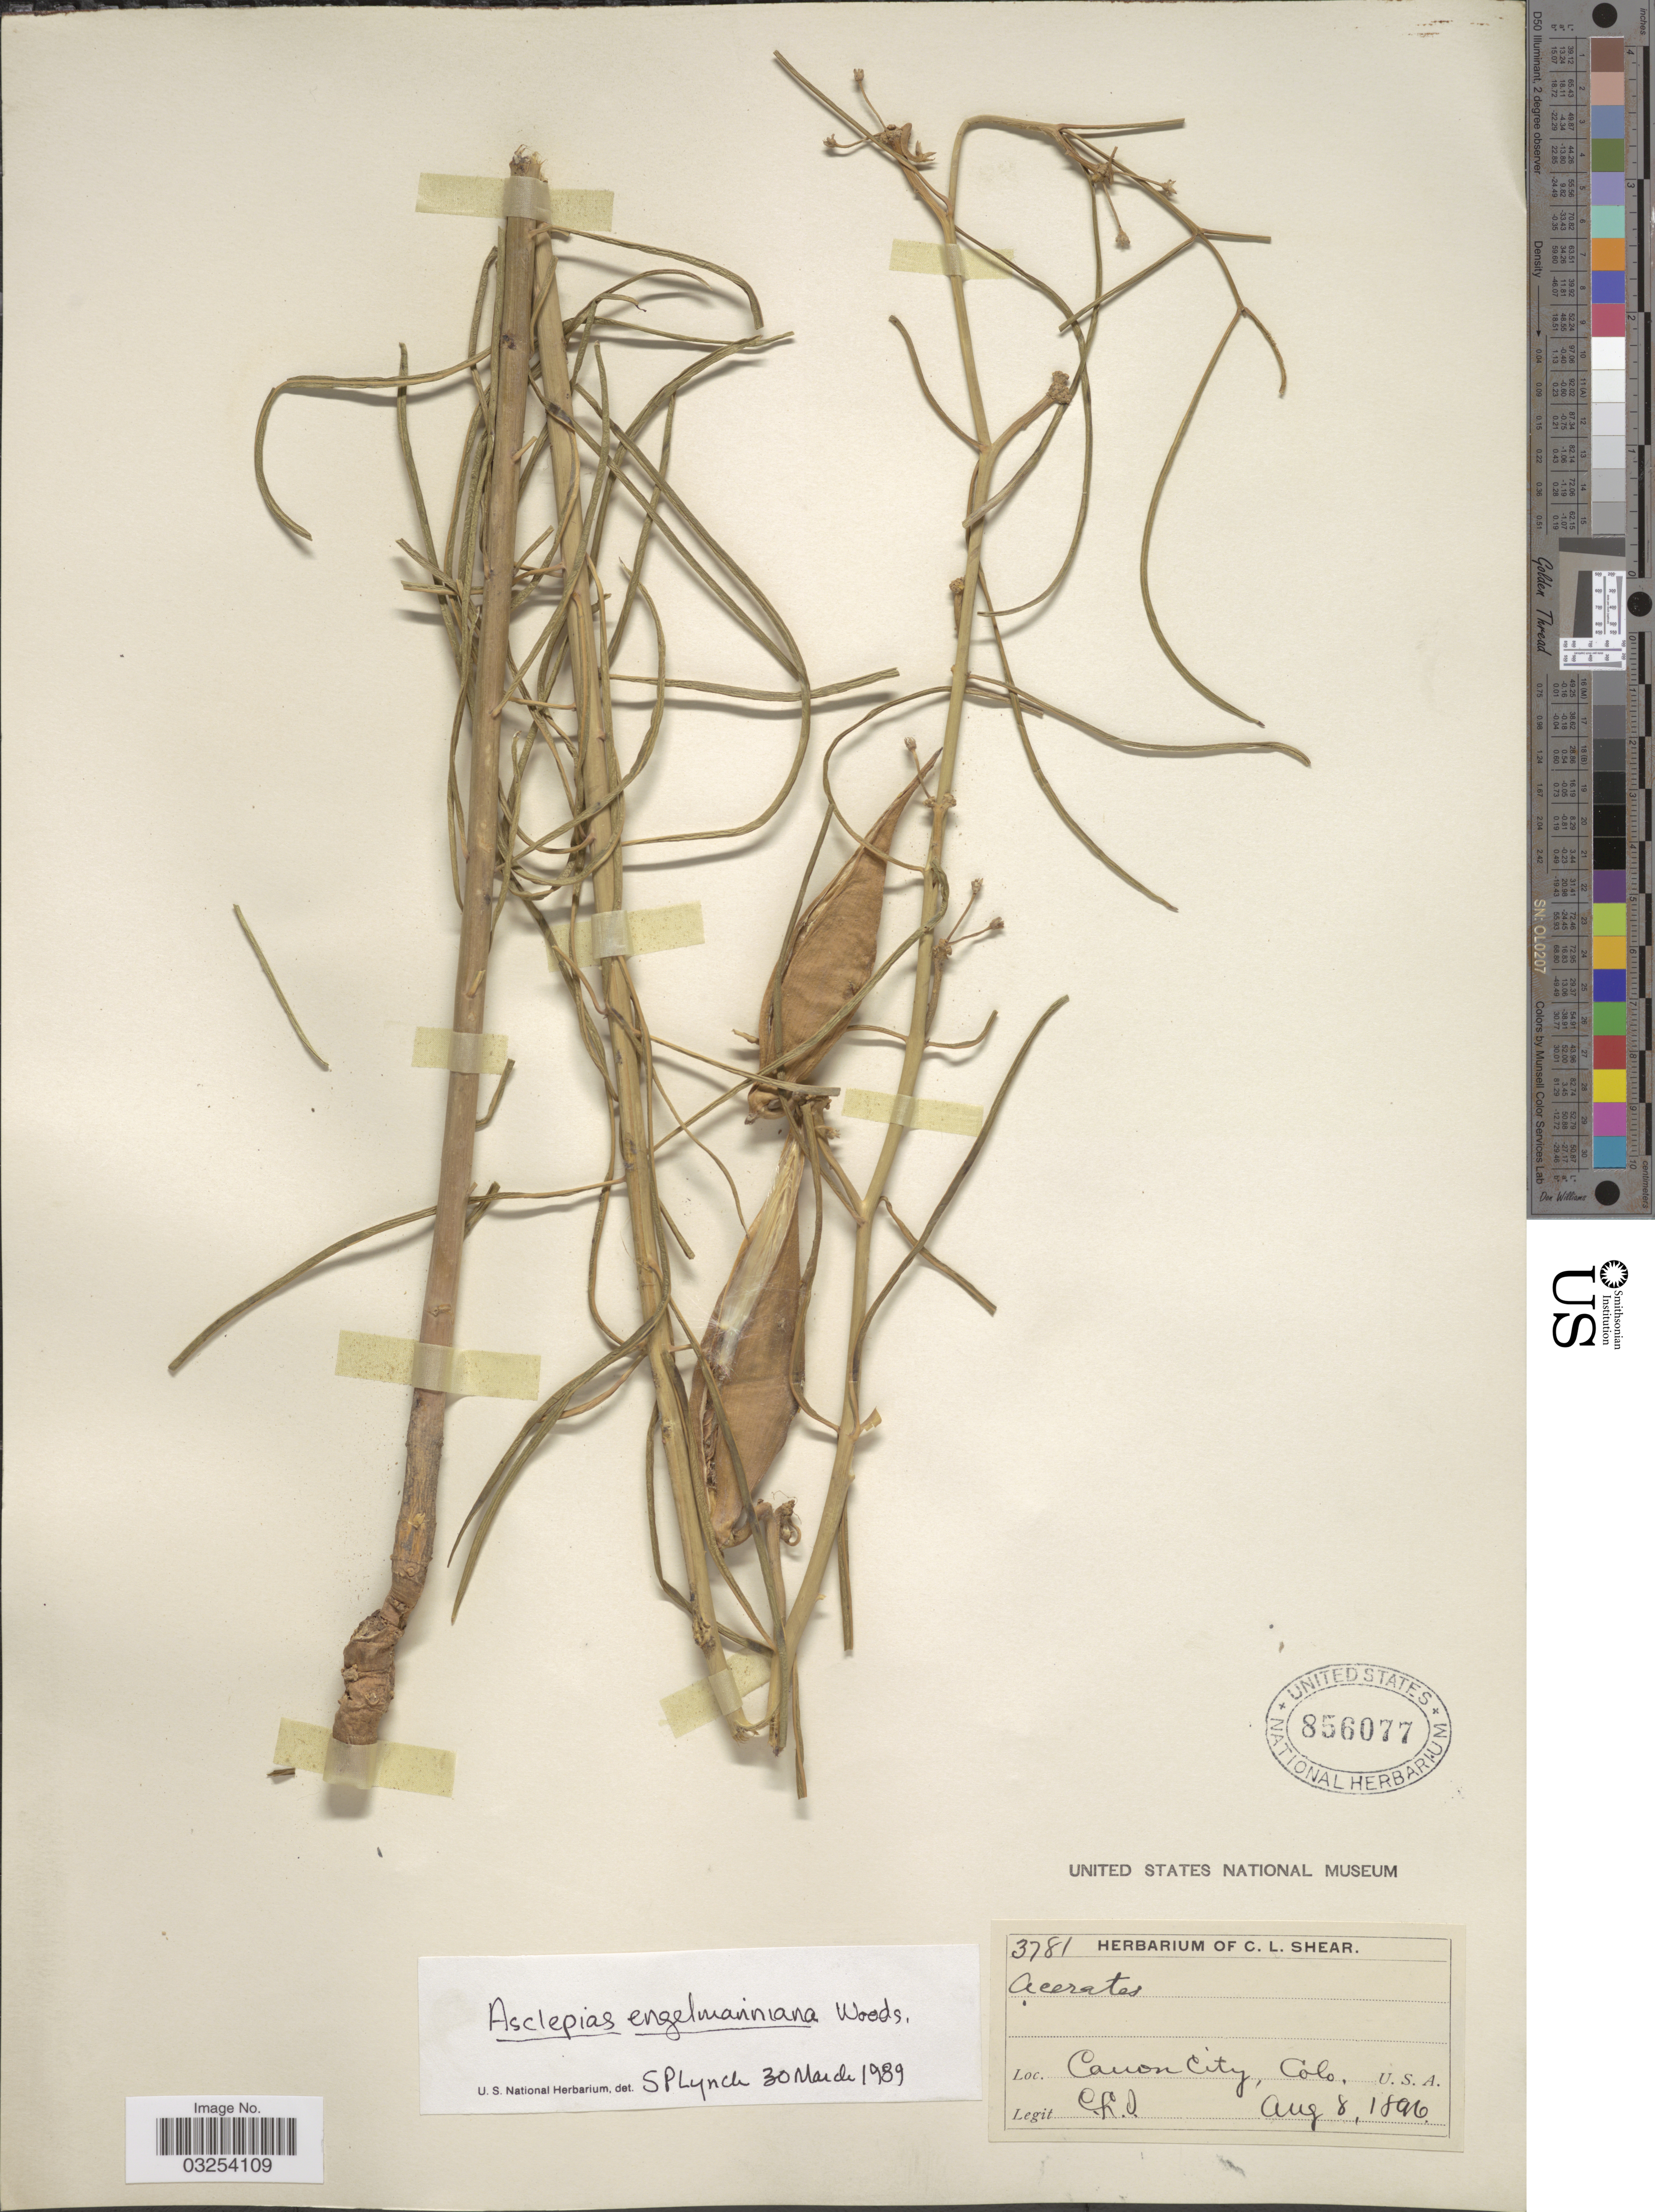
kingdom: Plantae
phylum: Tracheophyta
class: Magnoliopsida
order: Gentianales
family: Apocynaceae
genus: Asclepias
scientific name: Asclepias engelmanniana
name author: Woodson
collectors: C. L. Shear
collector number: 3781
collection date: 1896-08-08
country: United States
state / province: Colorado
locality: Canon City.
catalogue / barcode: US 856077